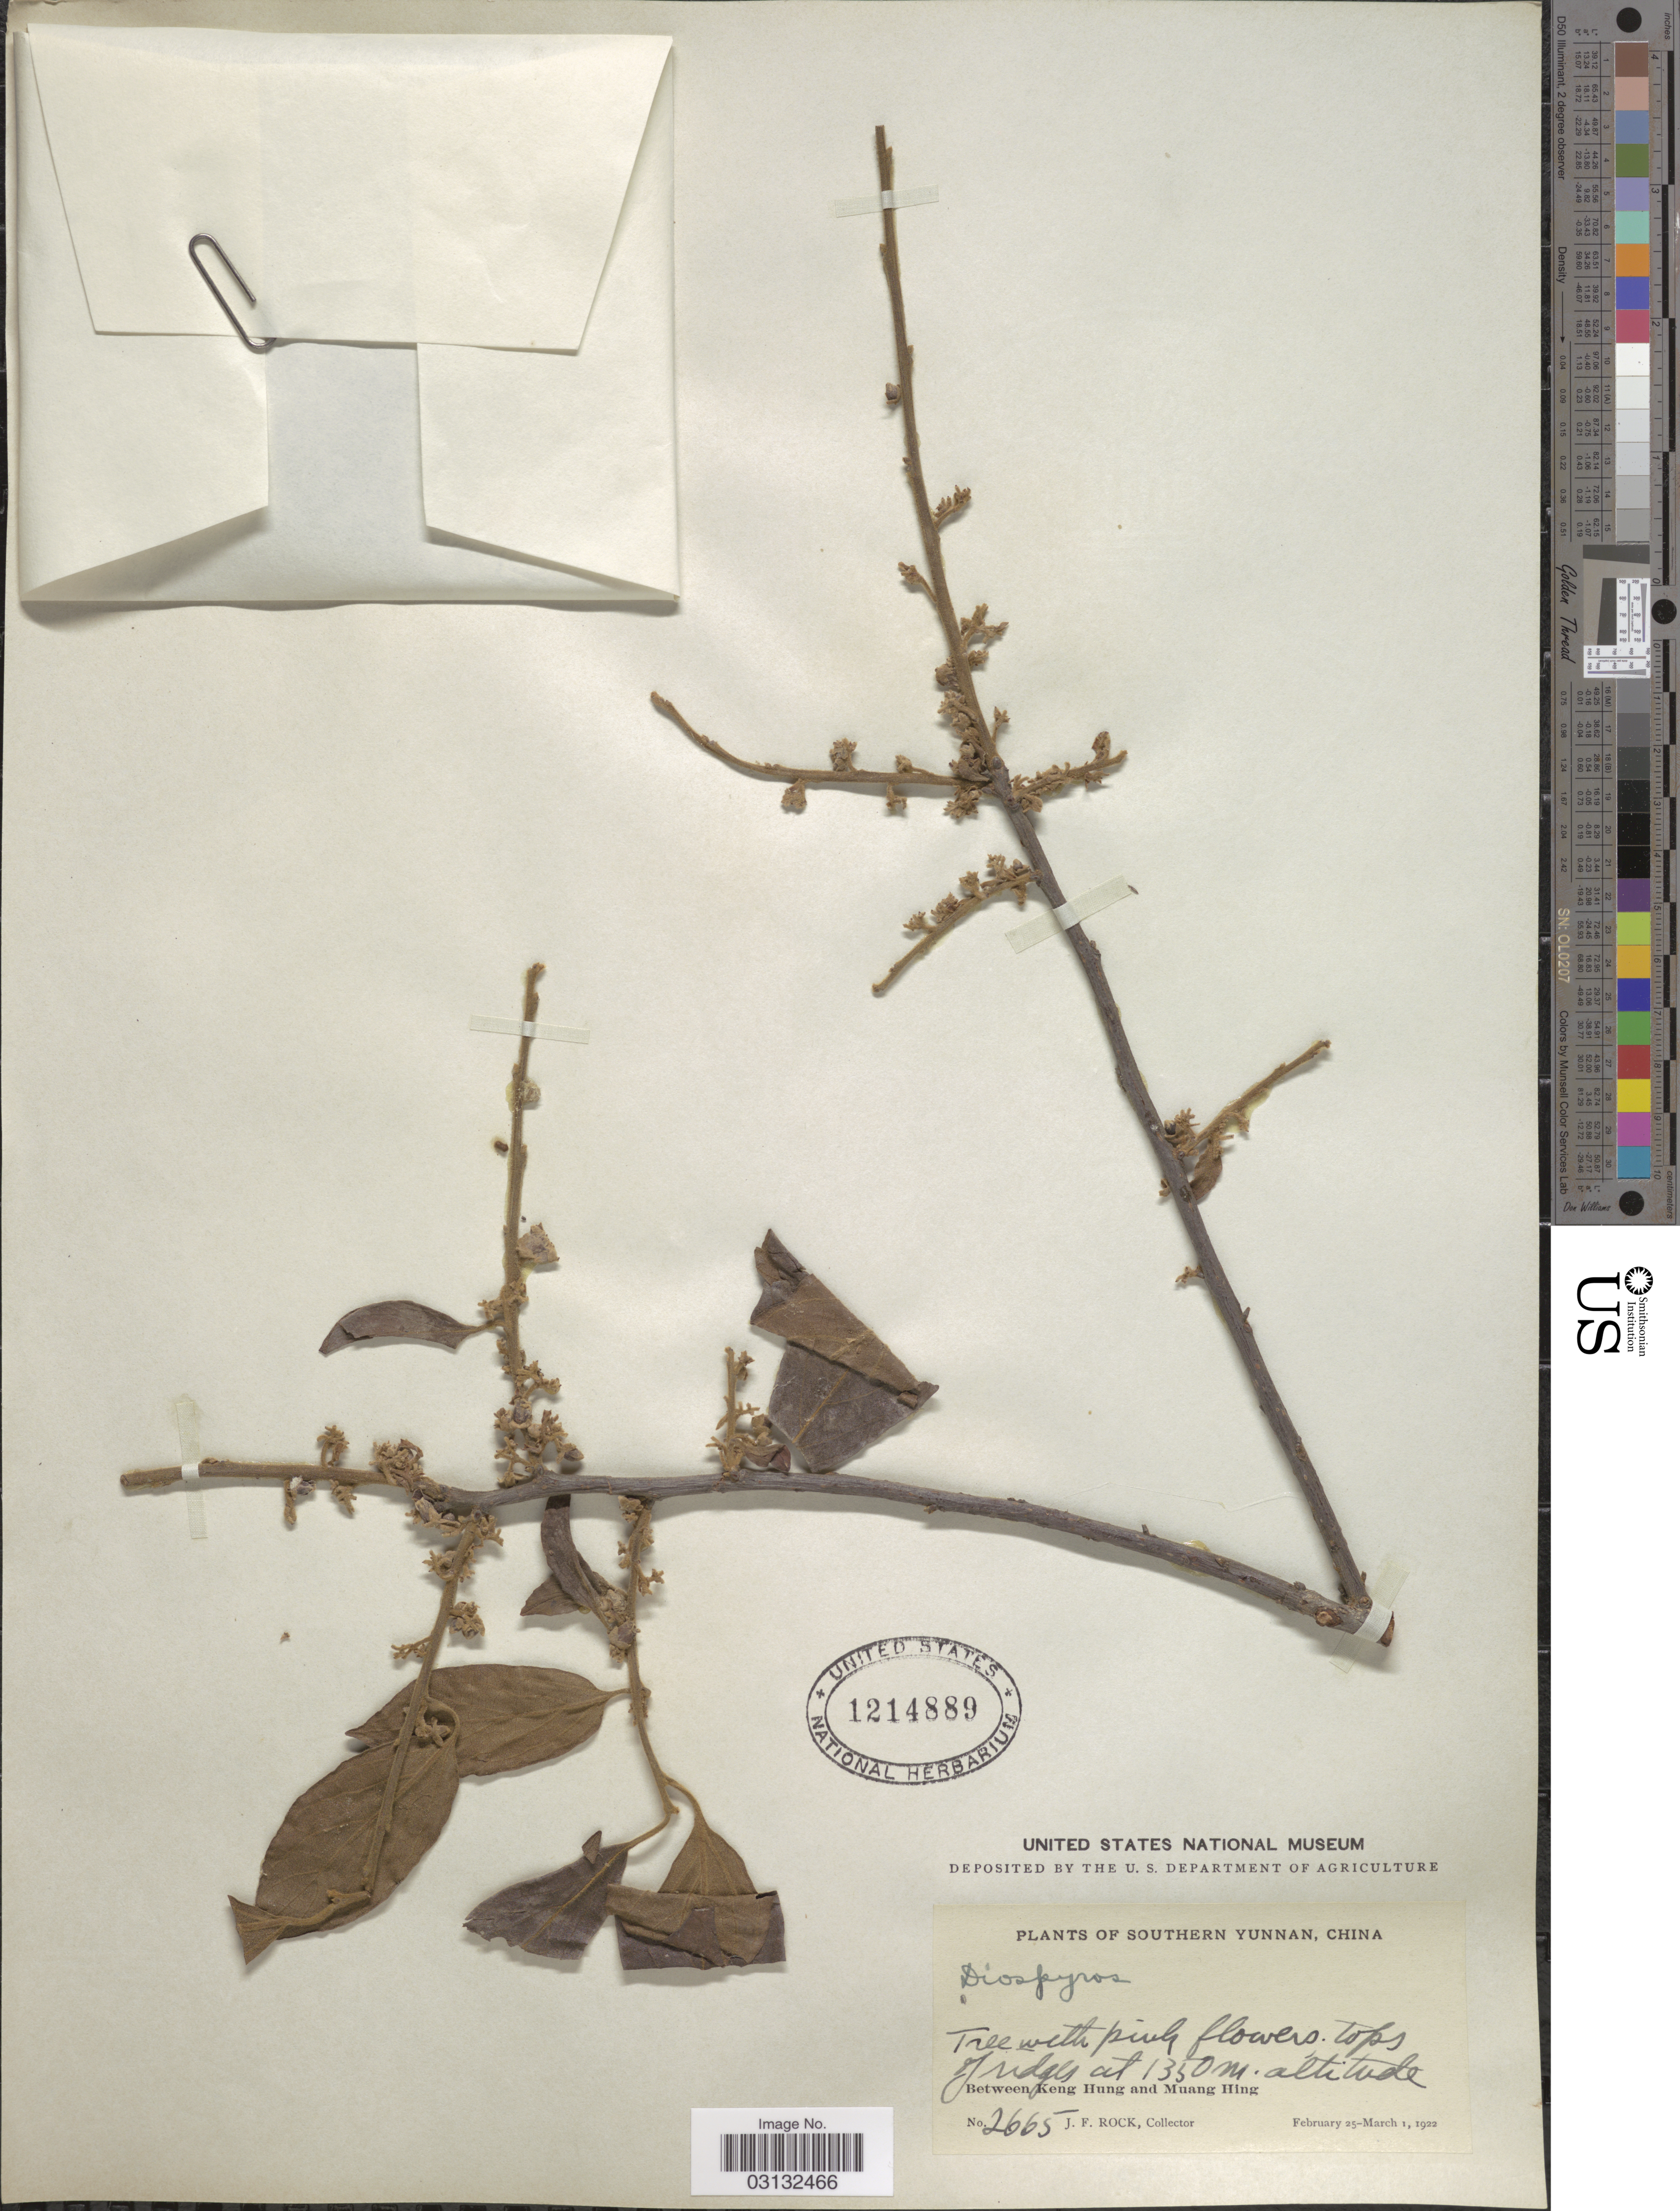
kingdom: Plantae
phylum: Tracheophyta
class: Magnoliopsida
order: Ericales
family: Ebenaceae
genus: Diospyros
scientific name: Diospyros sp.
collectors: J. Rock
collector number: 2665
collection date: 1922-02-25/1922-03-01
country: China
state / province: Yunnan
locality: Southern Yunnan. Between Keng Hung and Muang Hing.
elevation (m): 1350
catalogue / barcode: US 1214889